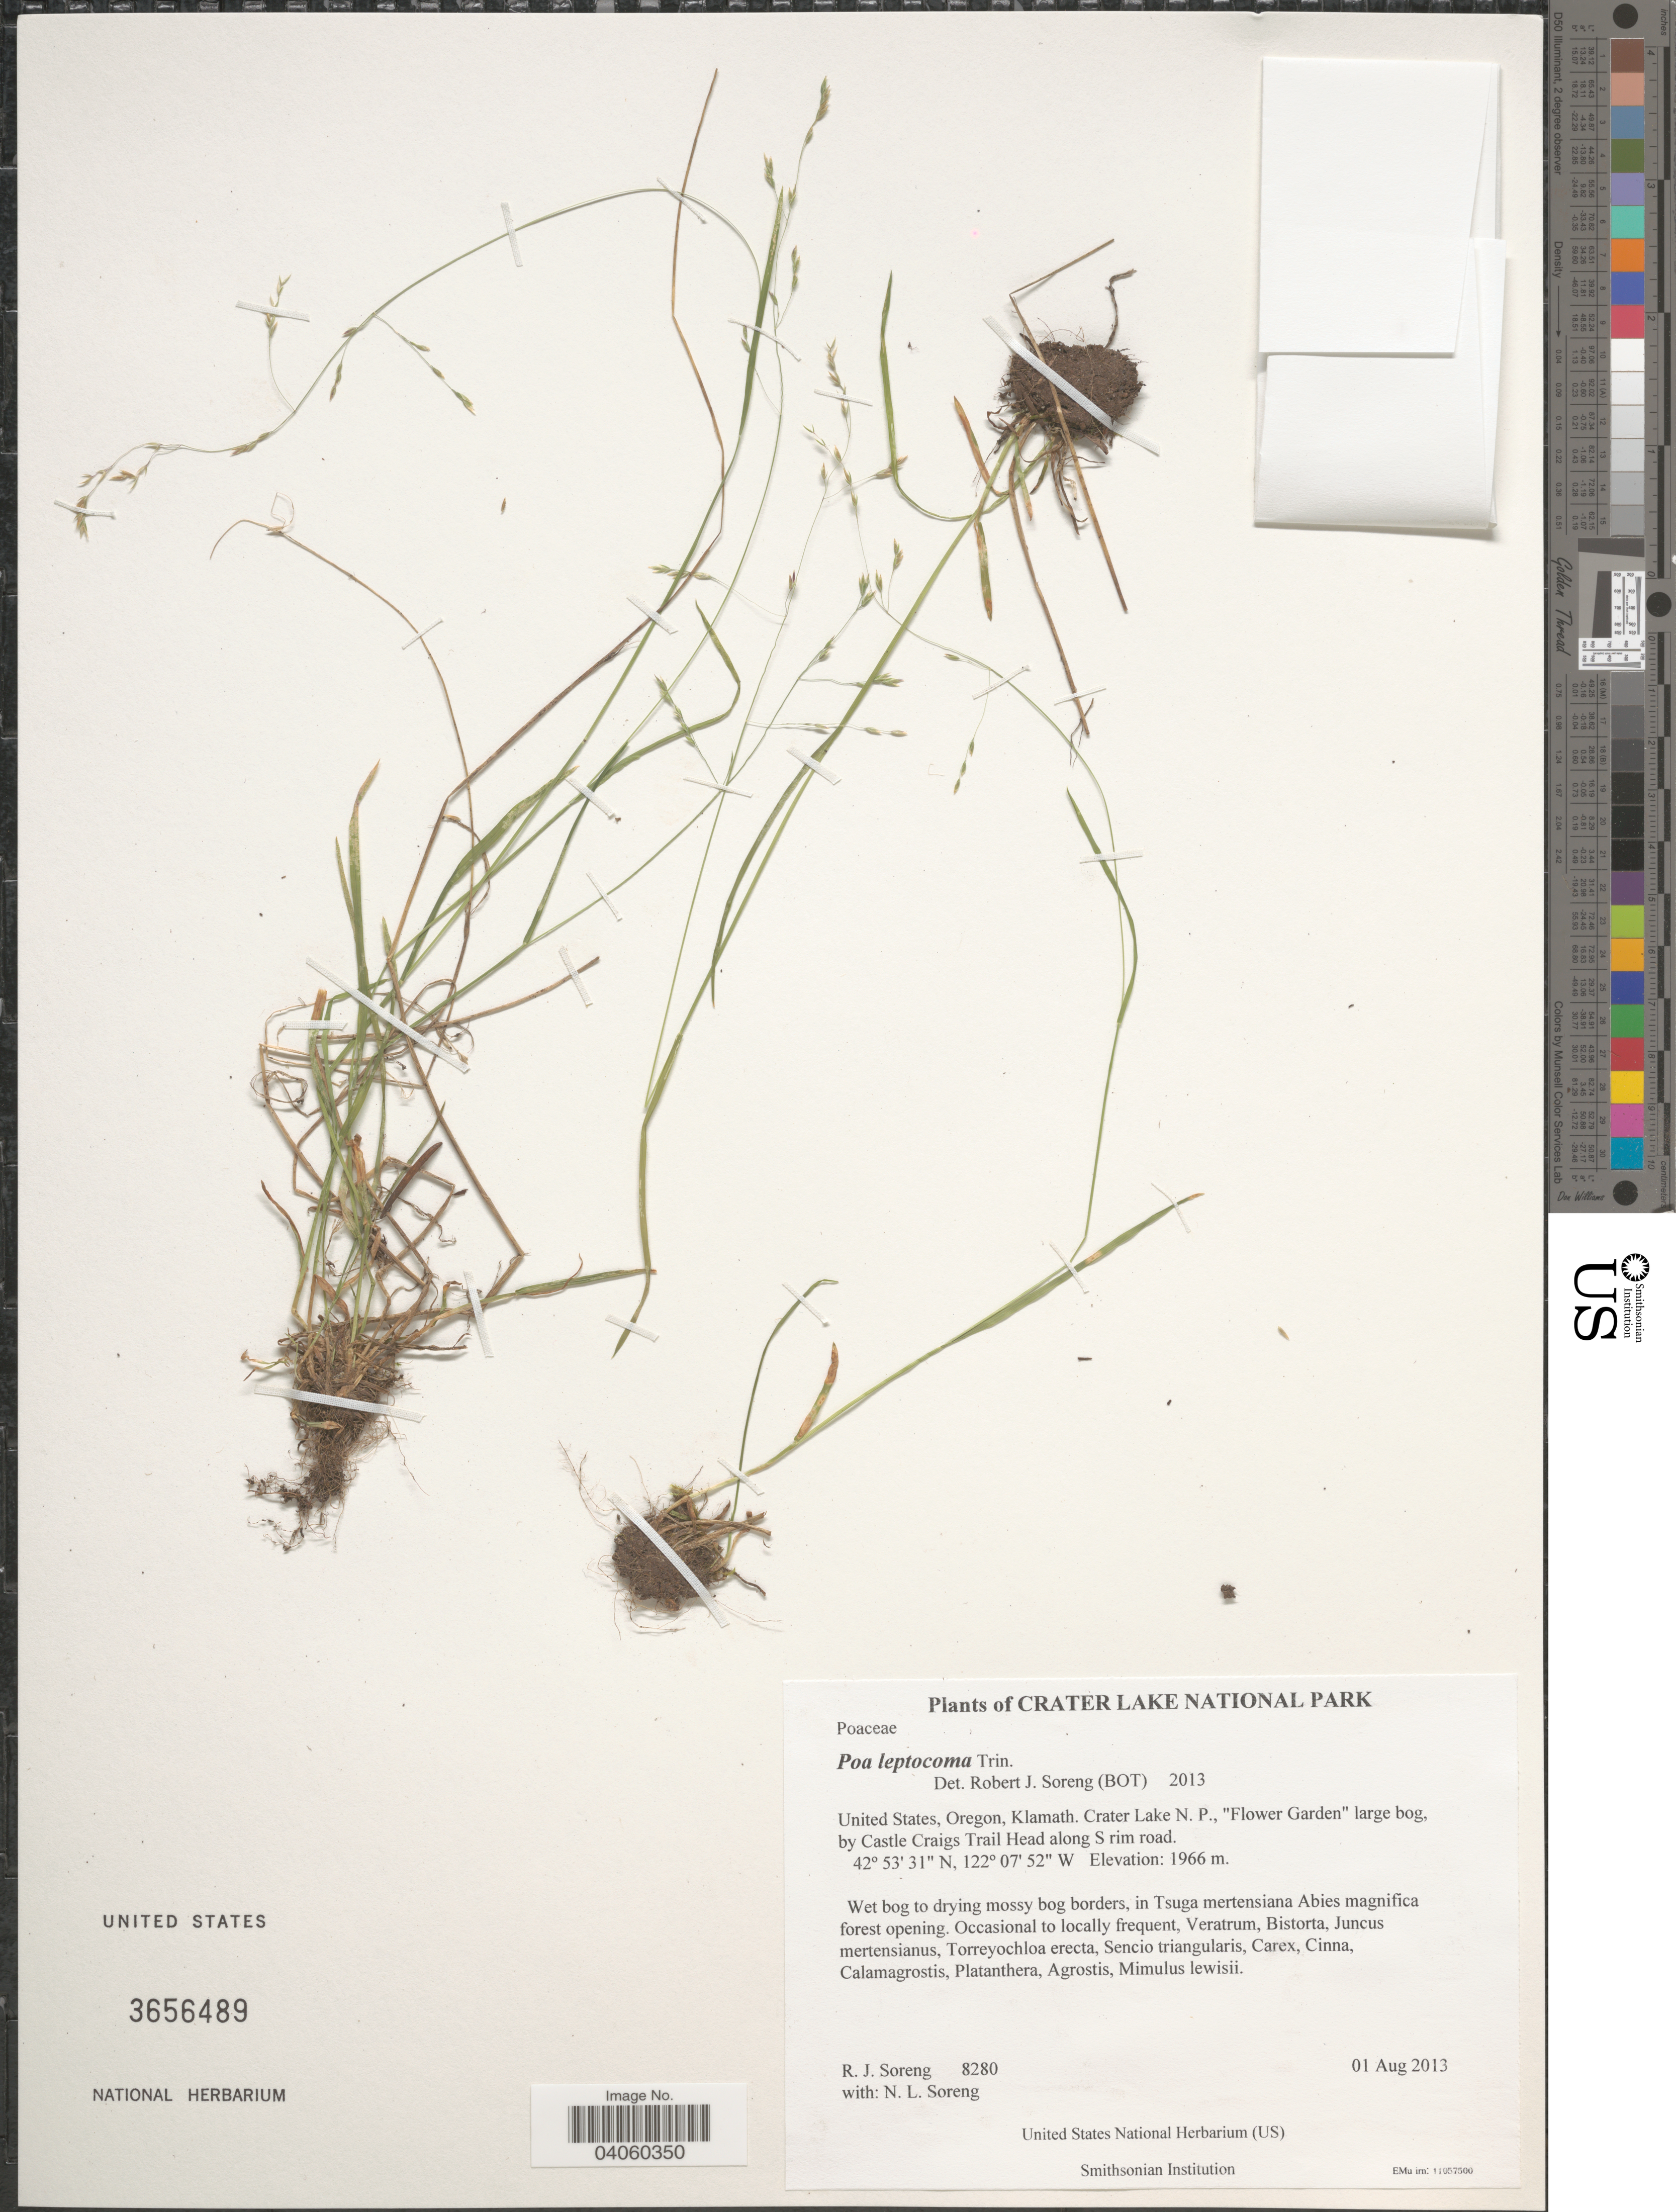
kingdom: Plantae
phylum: Tracheophyta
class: Liliopsida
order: Poales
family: Poaceae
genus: Poa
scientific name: Poa leptocoma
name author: Trin.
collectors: R. J. Soreng & N. L. Soreng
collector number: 8280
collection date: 2013-08-01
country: United States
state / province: Oregon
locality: Crater Lake National Park. Klamath. Crater Lake N. P., "Flower Garden" large bog, by Castle Craigs Trail Head along S rim road.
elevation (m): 1966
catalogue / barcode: US 3656489